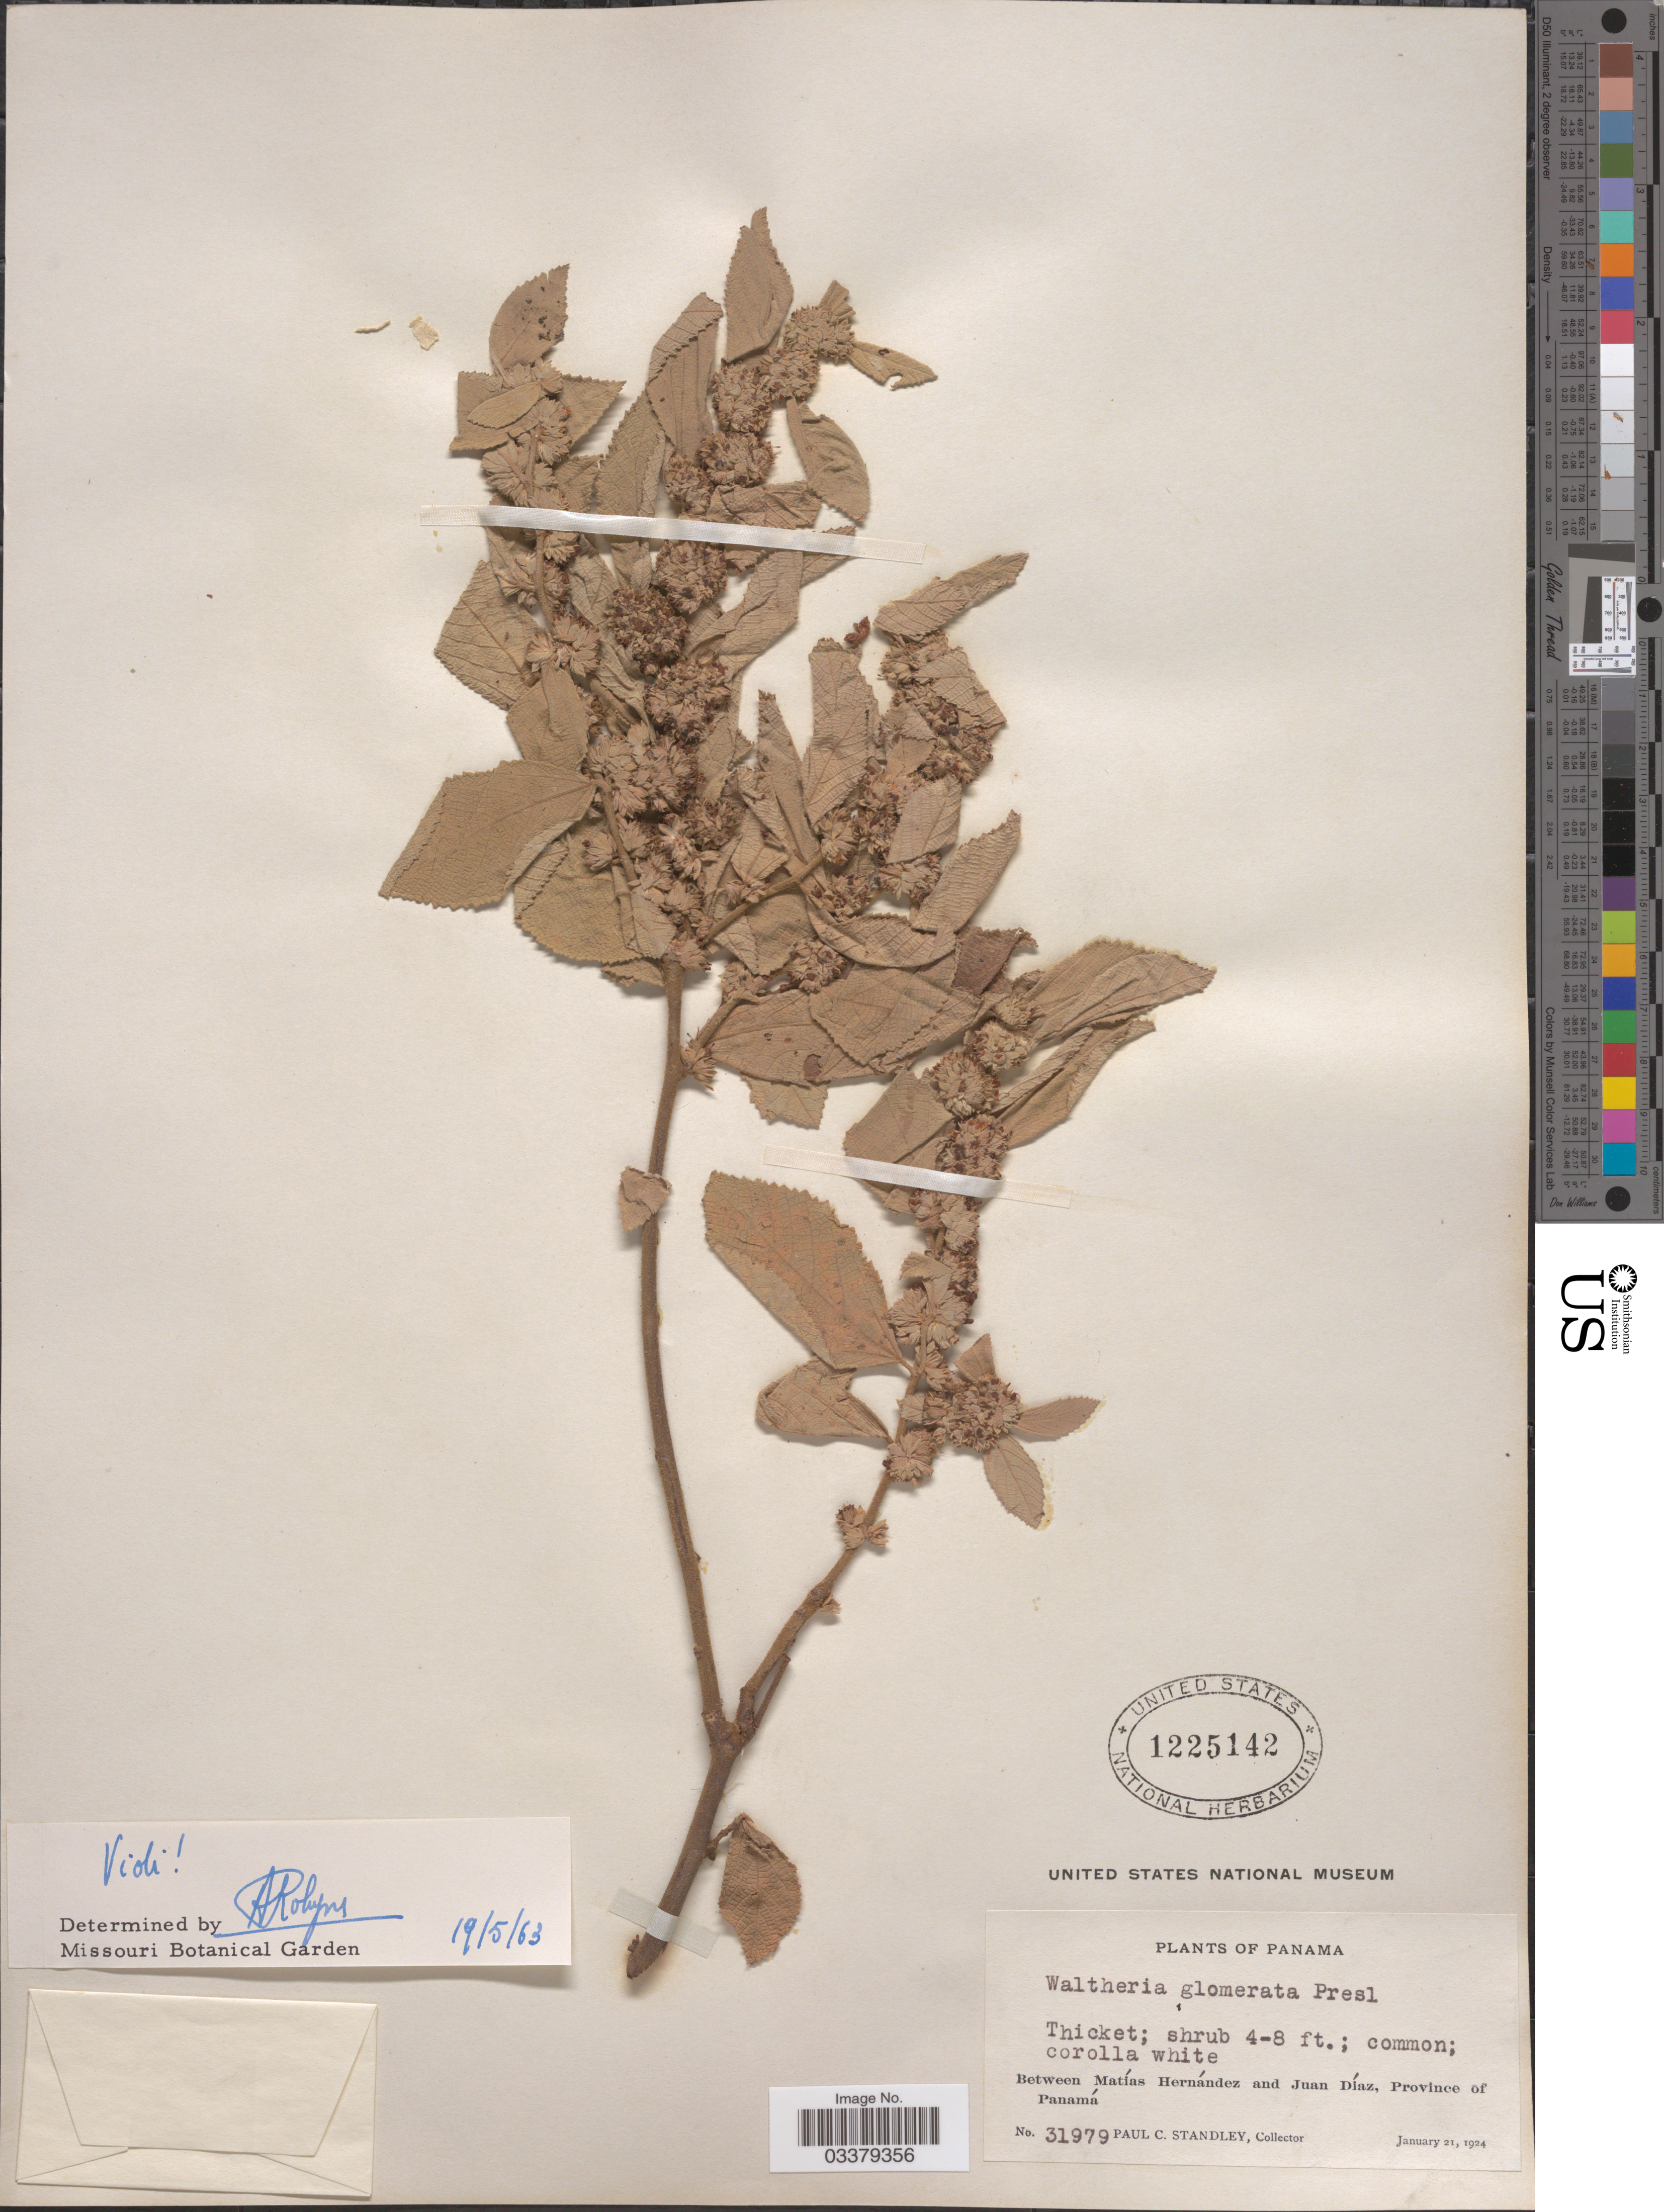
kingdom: Plantae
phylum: Tracheophyta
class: Magnoliopsida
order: Malvales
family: Malvaceae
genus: Waltheria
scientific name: Waltheria glomerata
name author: C. Presl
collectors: P. C. Standley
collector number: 31979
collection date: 1924-01-21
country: Panama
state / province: Panamá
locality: Between Matías Hernández and Juan Díaz.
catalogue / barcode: US 1225142